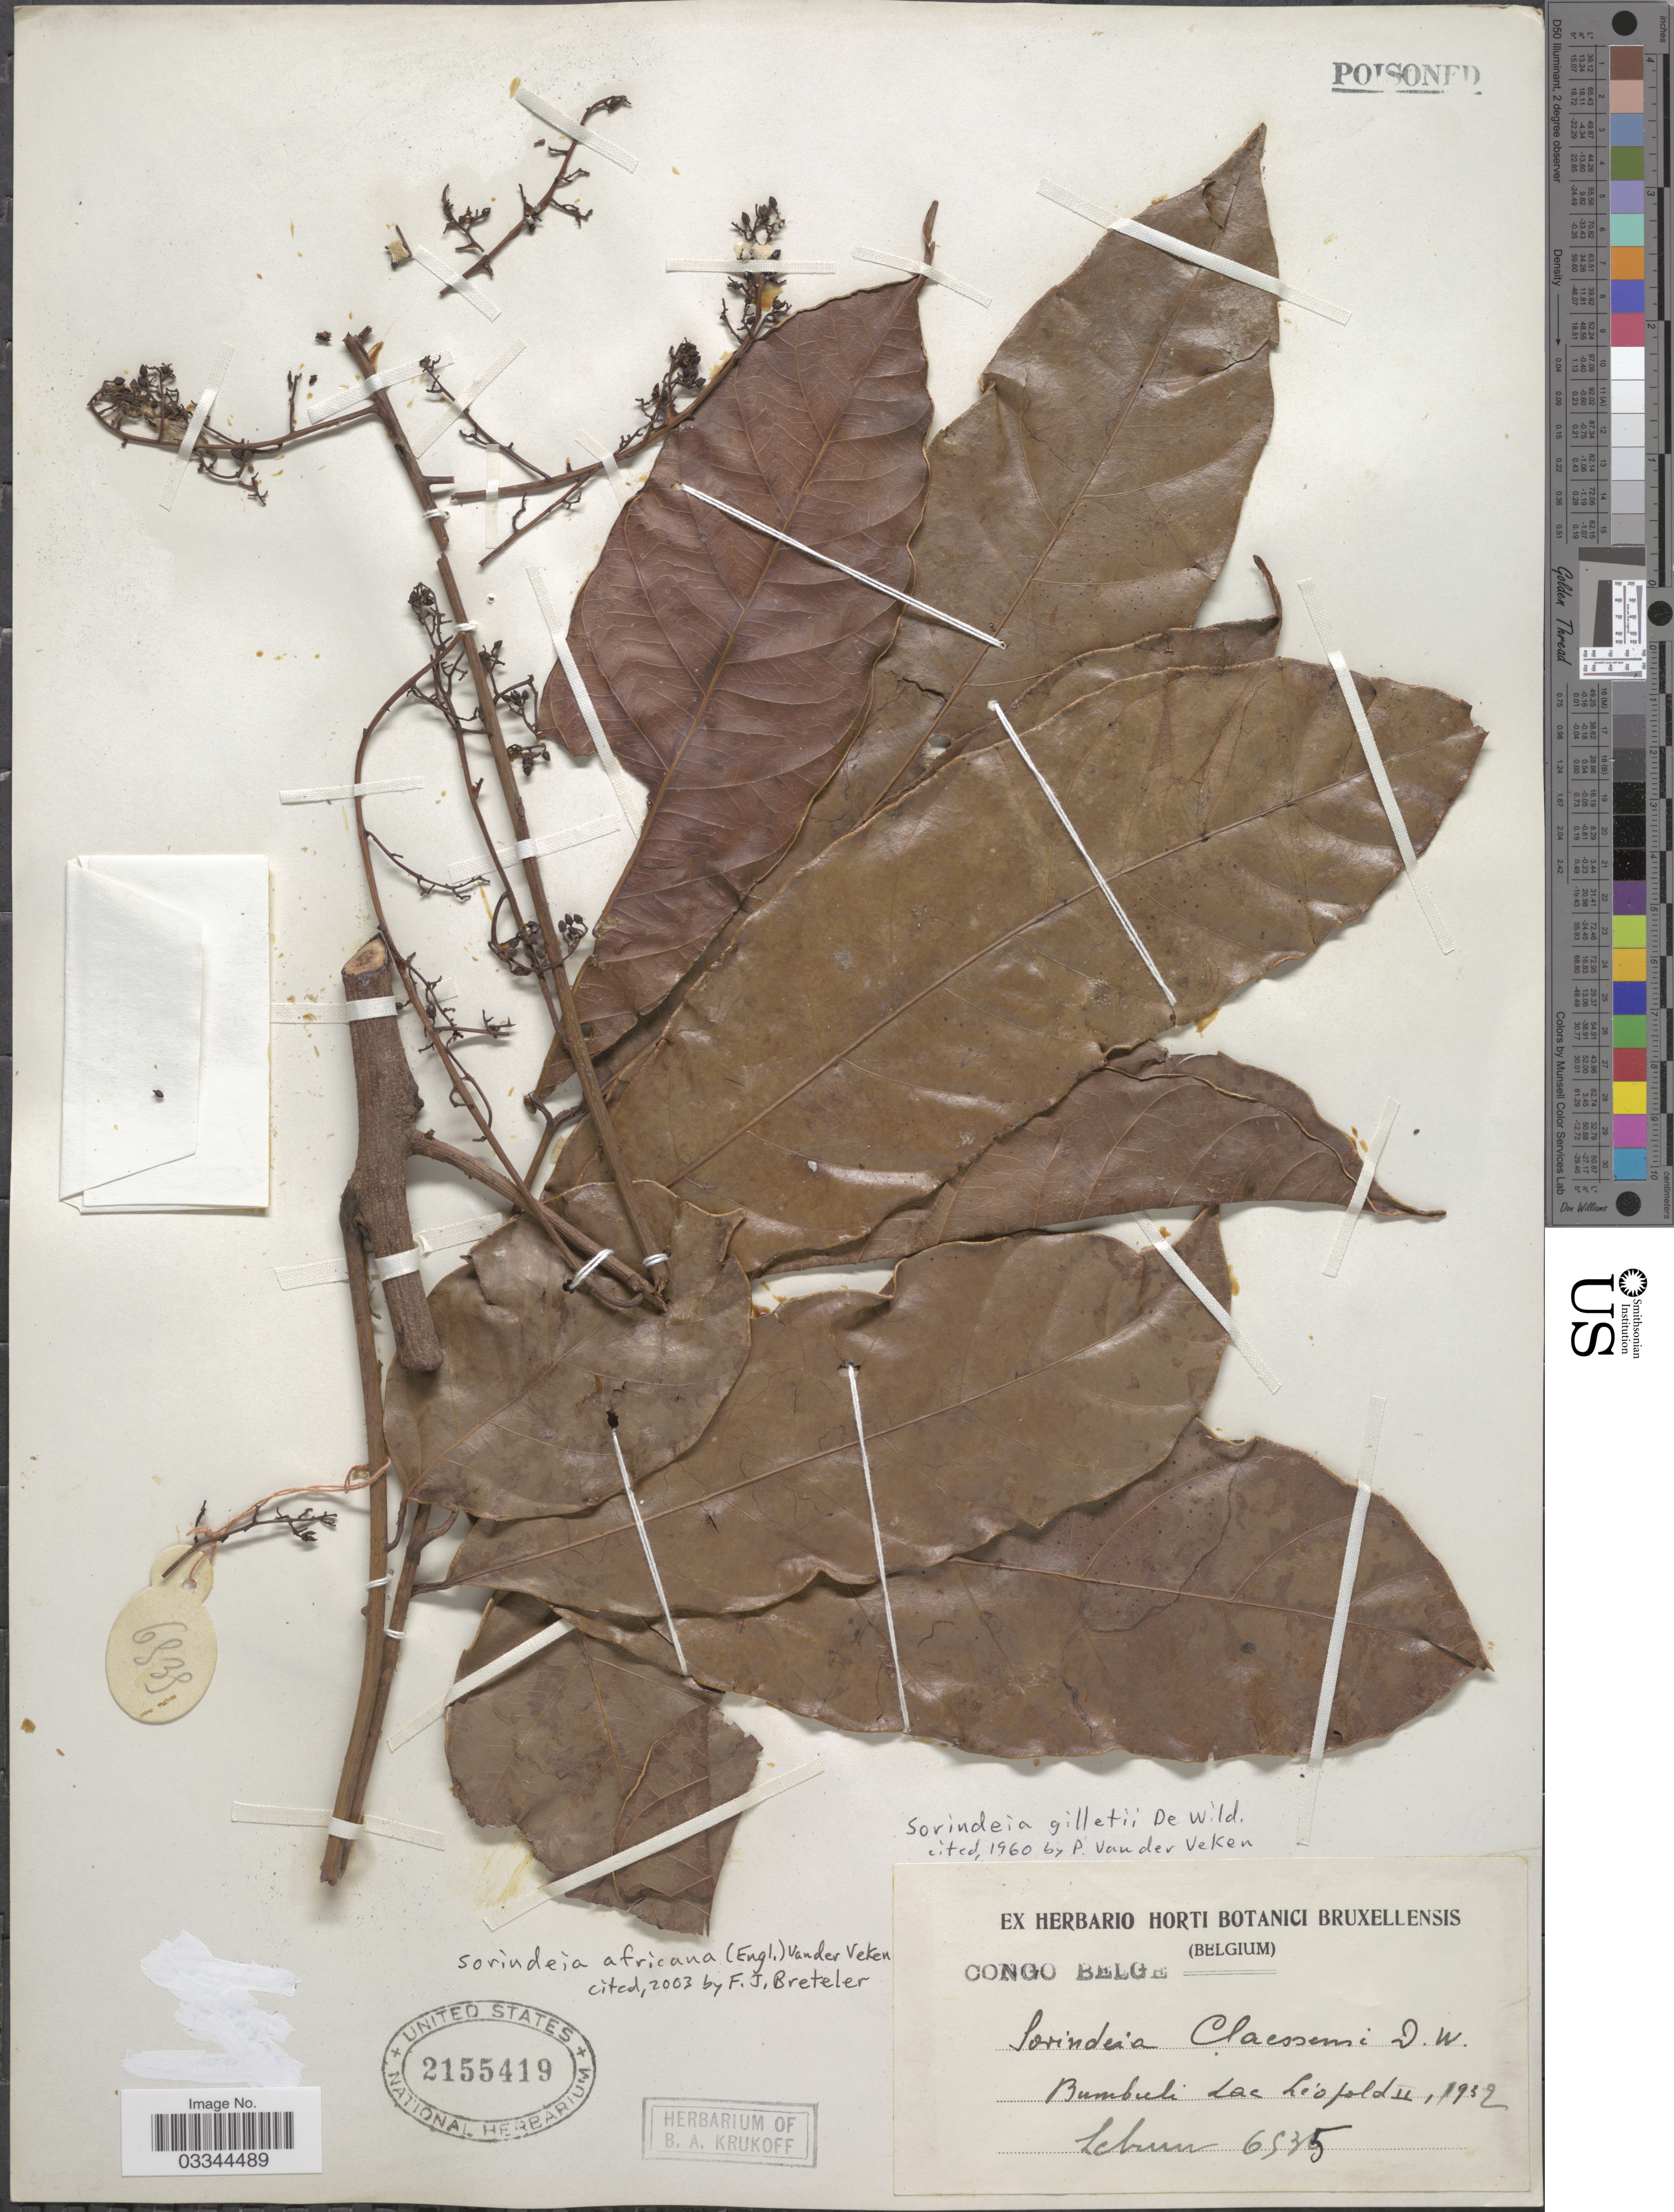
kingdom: Plantae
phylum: Tracheophyta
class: Magnoliopsida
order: Sapindales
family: Anacardiaceae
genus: Sorindeia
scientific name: Sorindeia africana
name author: (Engl.) Van der Veken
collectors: J.A. Lebrun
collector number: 6535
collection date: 1932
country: Congo, Democratic Republic of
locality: Congo Belge. Bumbuli, Lac Leopold II.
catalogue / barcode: US 2155419